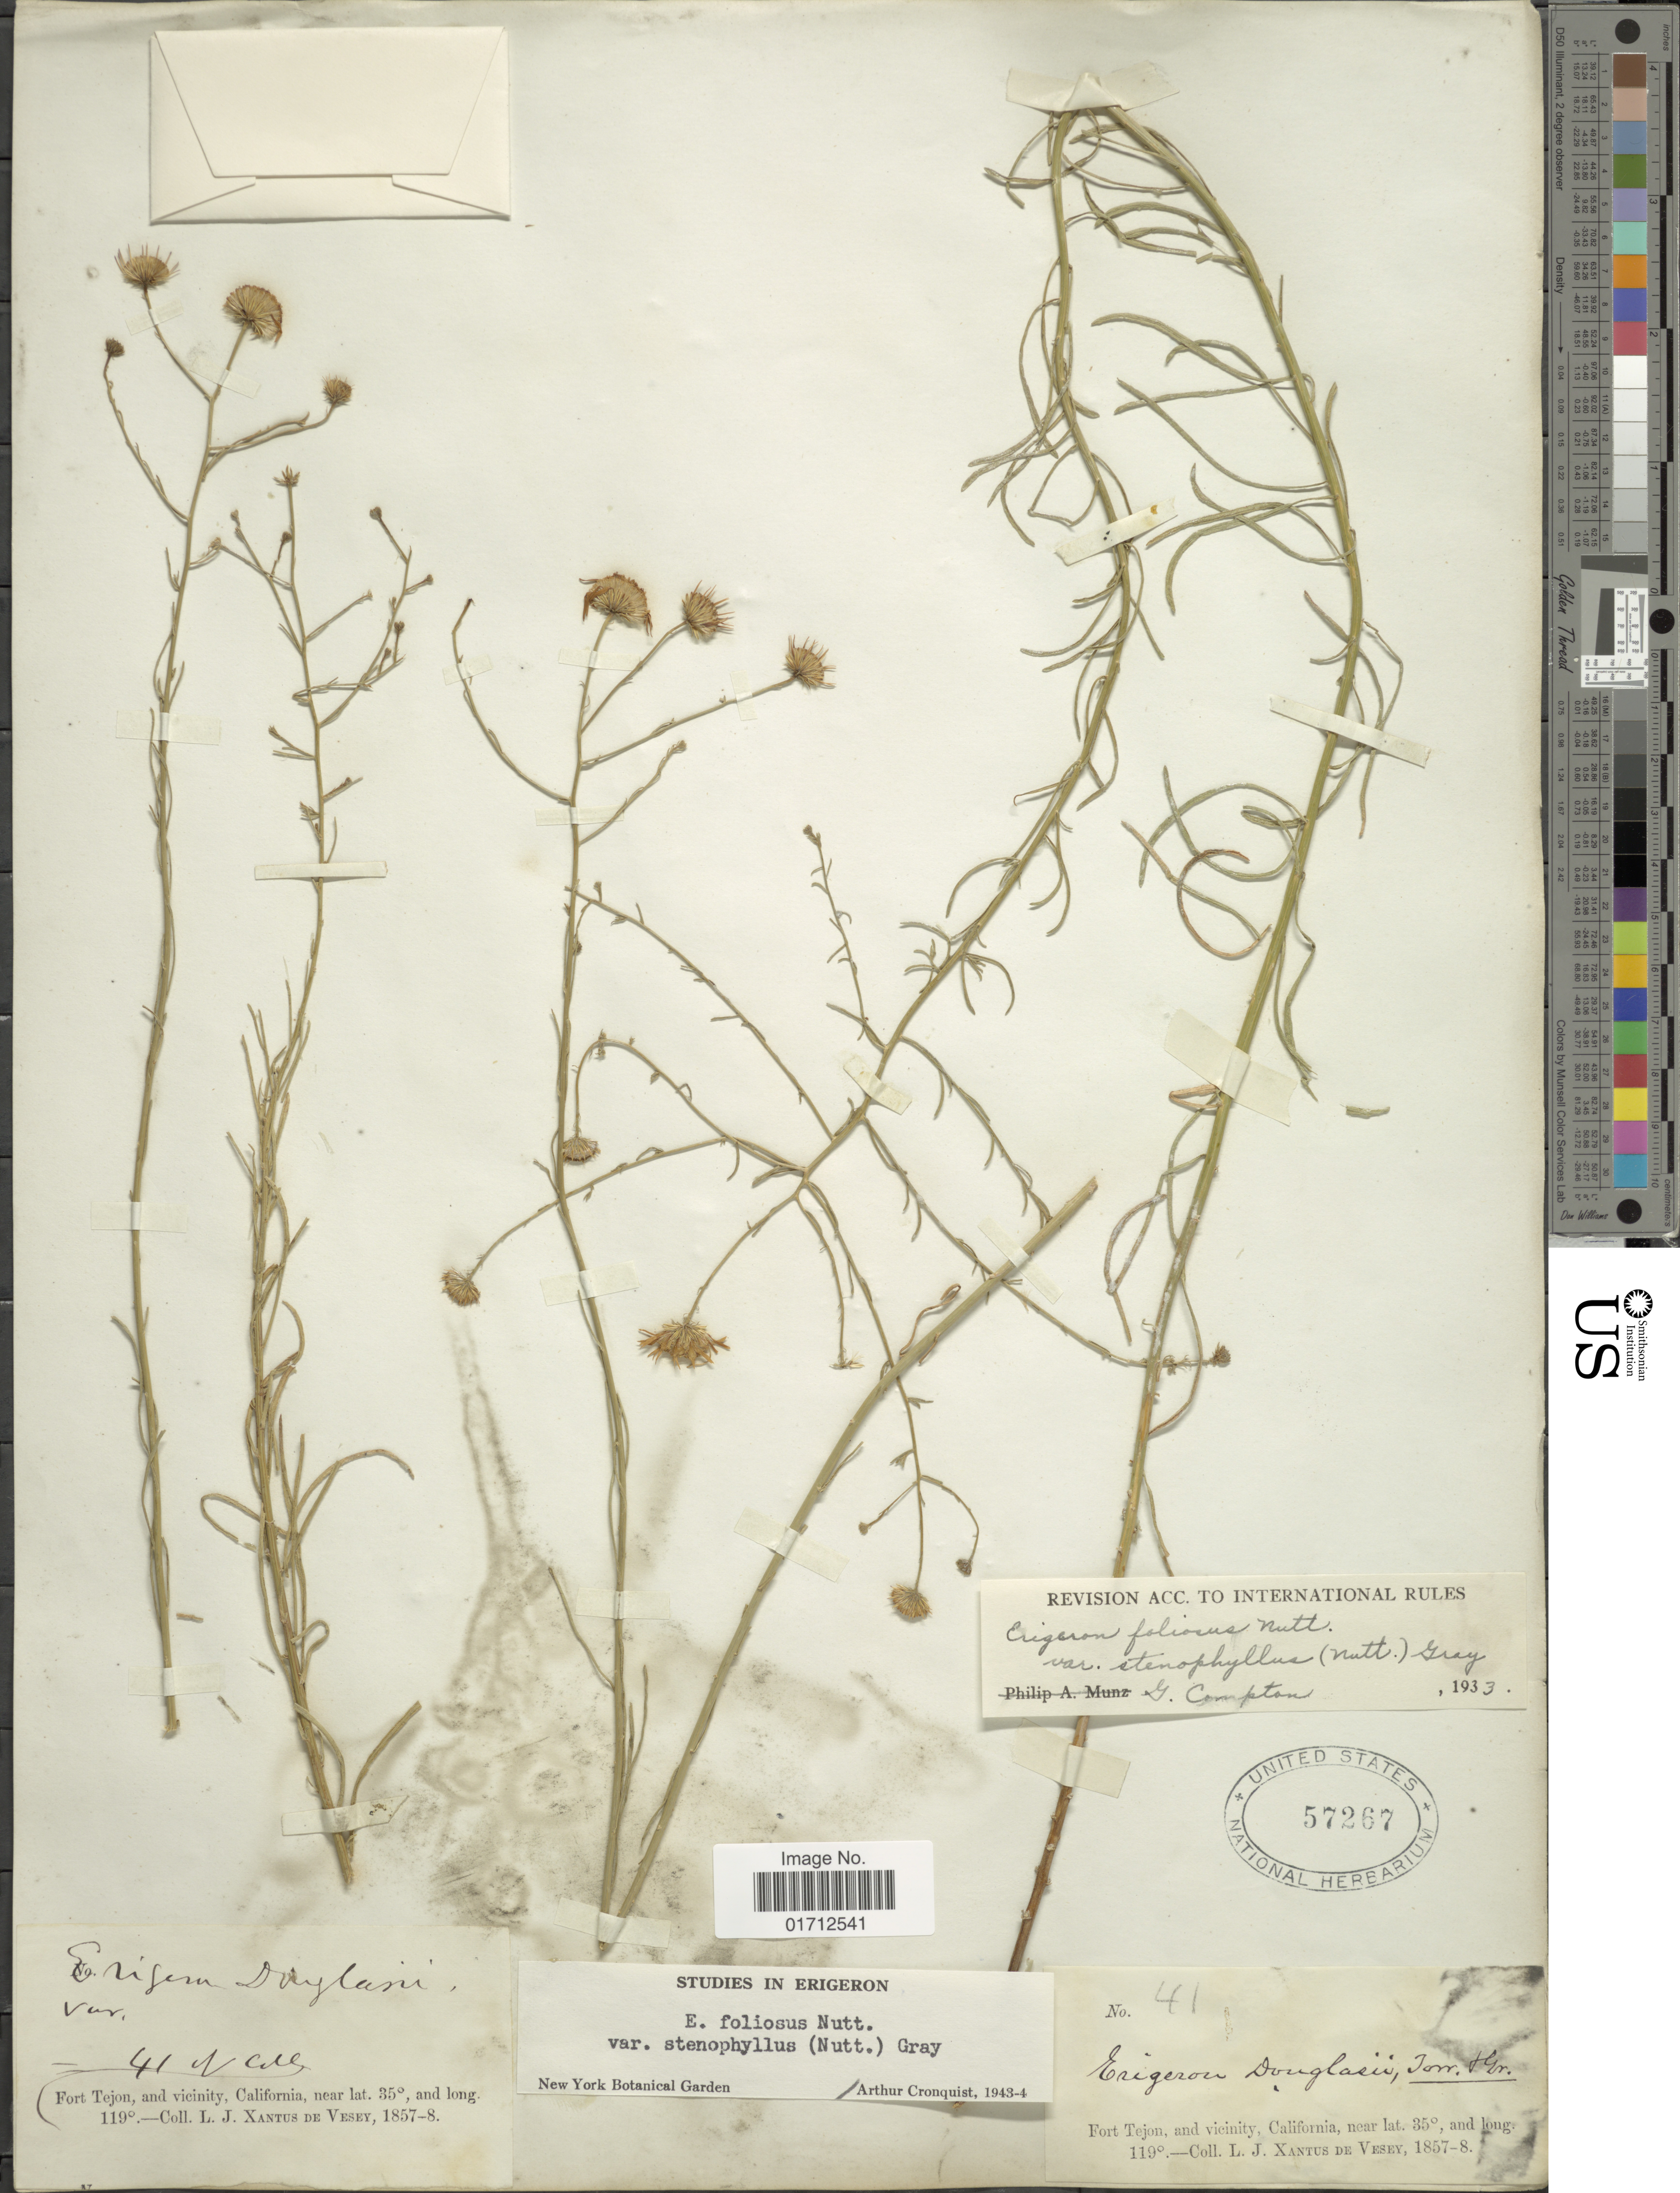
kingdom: Plantae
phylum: Tracheophyta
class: Magnoliopsida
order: Asterales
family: Asteraceae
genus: Erigeron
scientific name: Erigeron foliosus var. stenophyllus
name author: Nutt.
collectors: L. Xantus de Vesey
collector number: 41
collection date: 1857/1858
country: United States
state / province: California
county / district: Kern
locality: Fort Tejon, and vicinity.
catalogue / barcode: US 57267